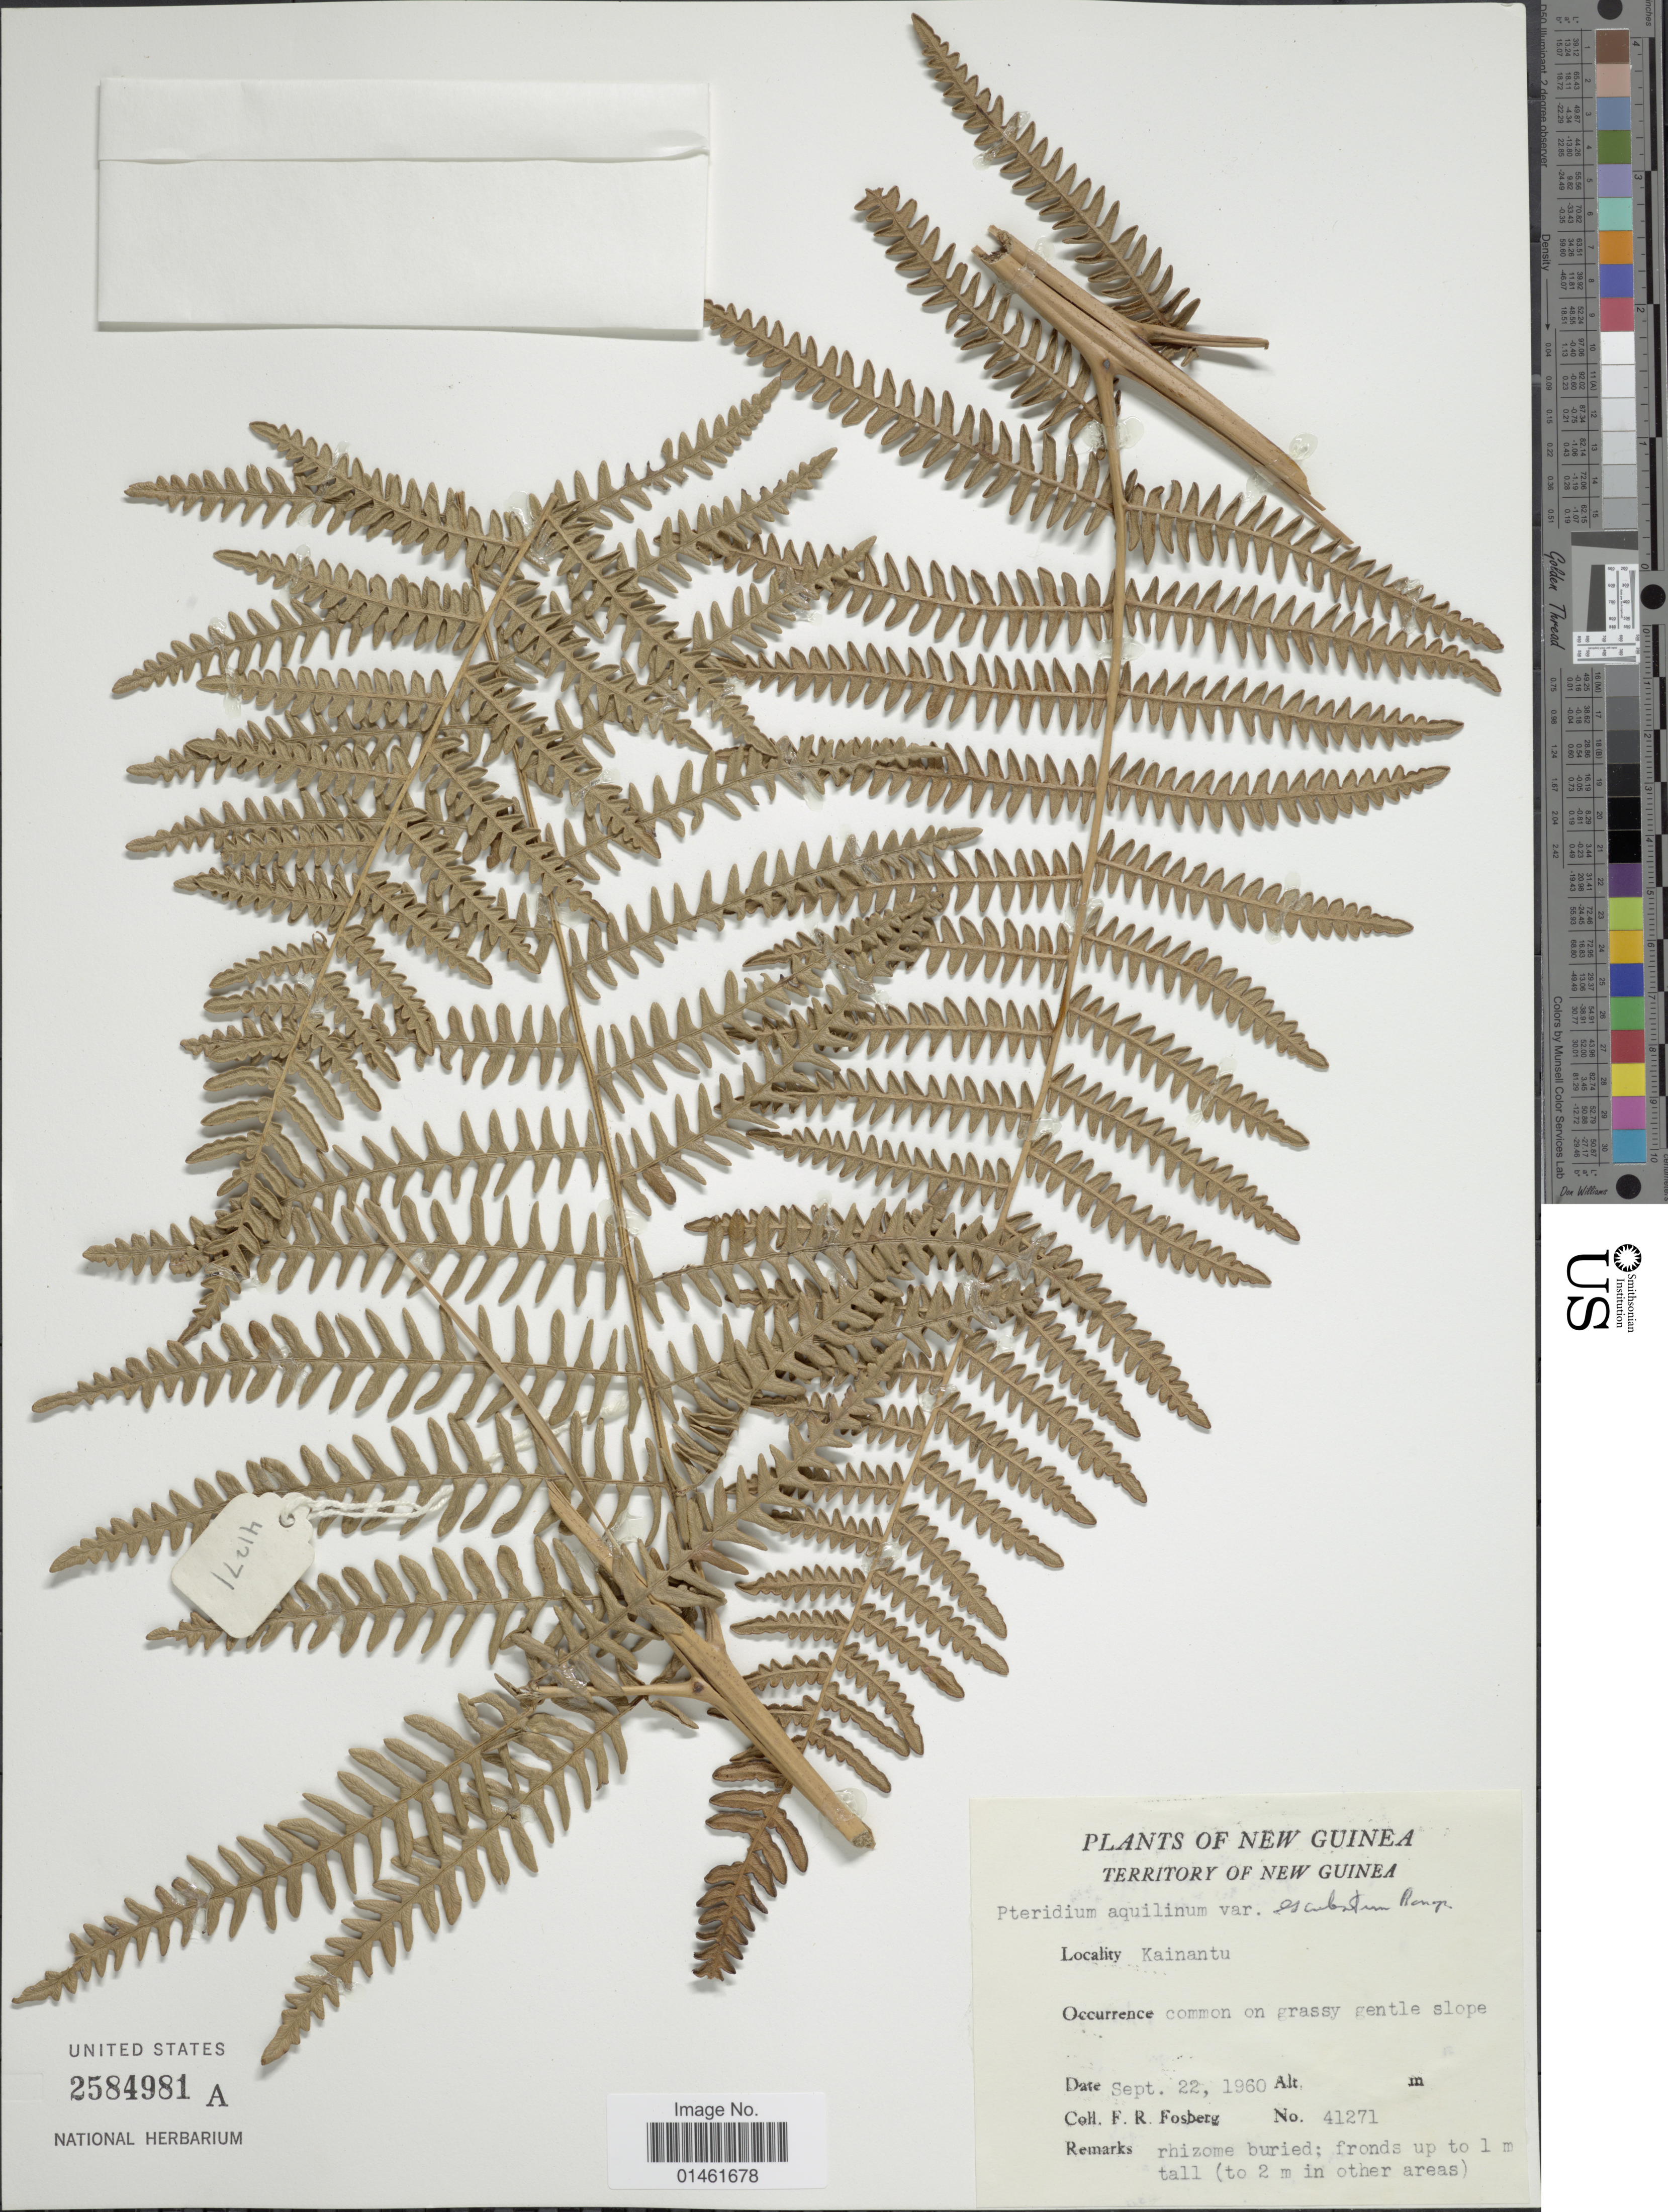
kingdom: Plantae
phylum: Tracheophyta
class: Polypodiopsida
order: Polypodiales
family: Dennstaedtiaceae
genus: Pteridium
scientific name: Pteridium esculentum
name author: (G. Forst.) Cockayne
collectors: F. R. Fosberg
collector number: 41271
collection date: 1960-09-22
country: Papua New Guinea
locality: New Guinea, Territory of new Guinea, Kainantu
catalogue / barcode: US 2584981A